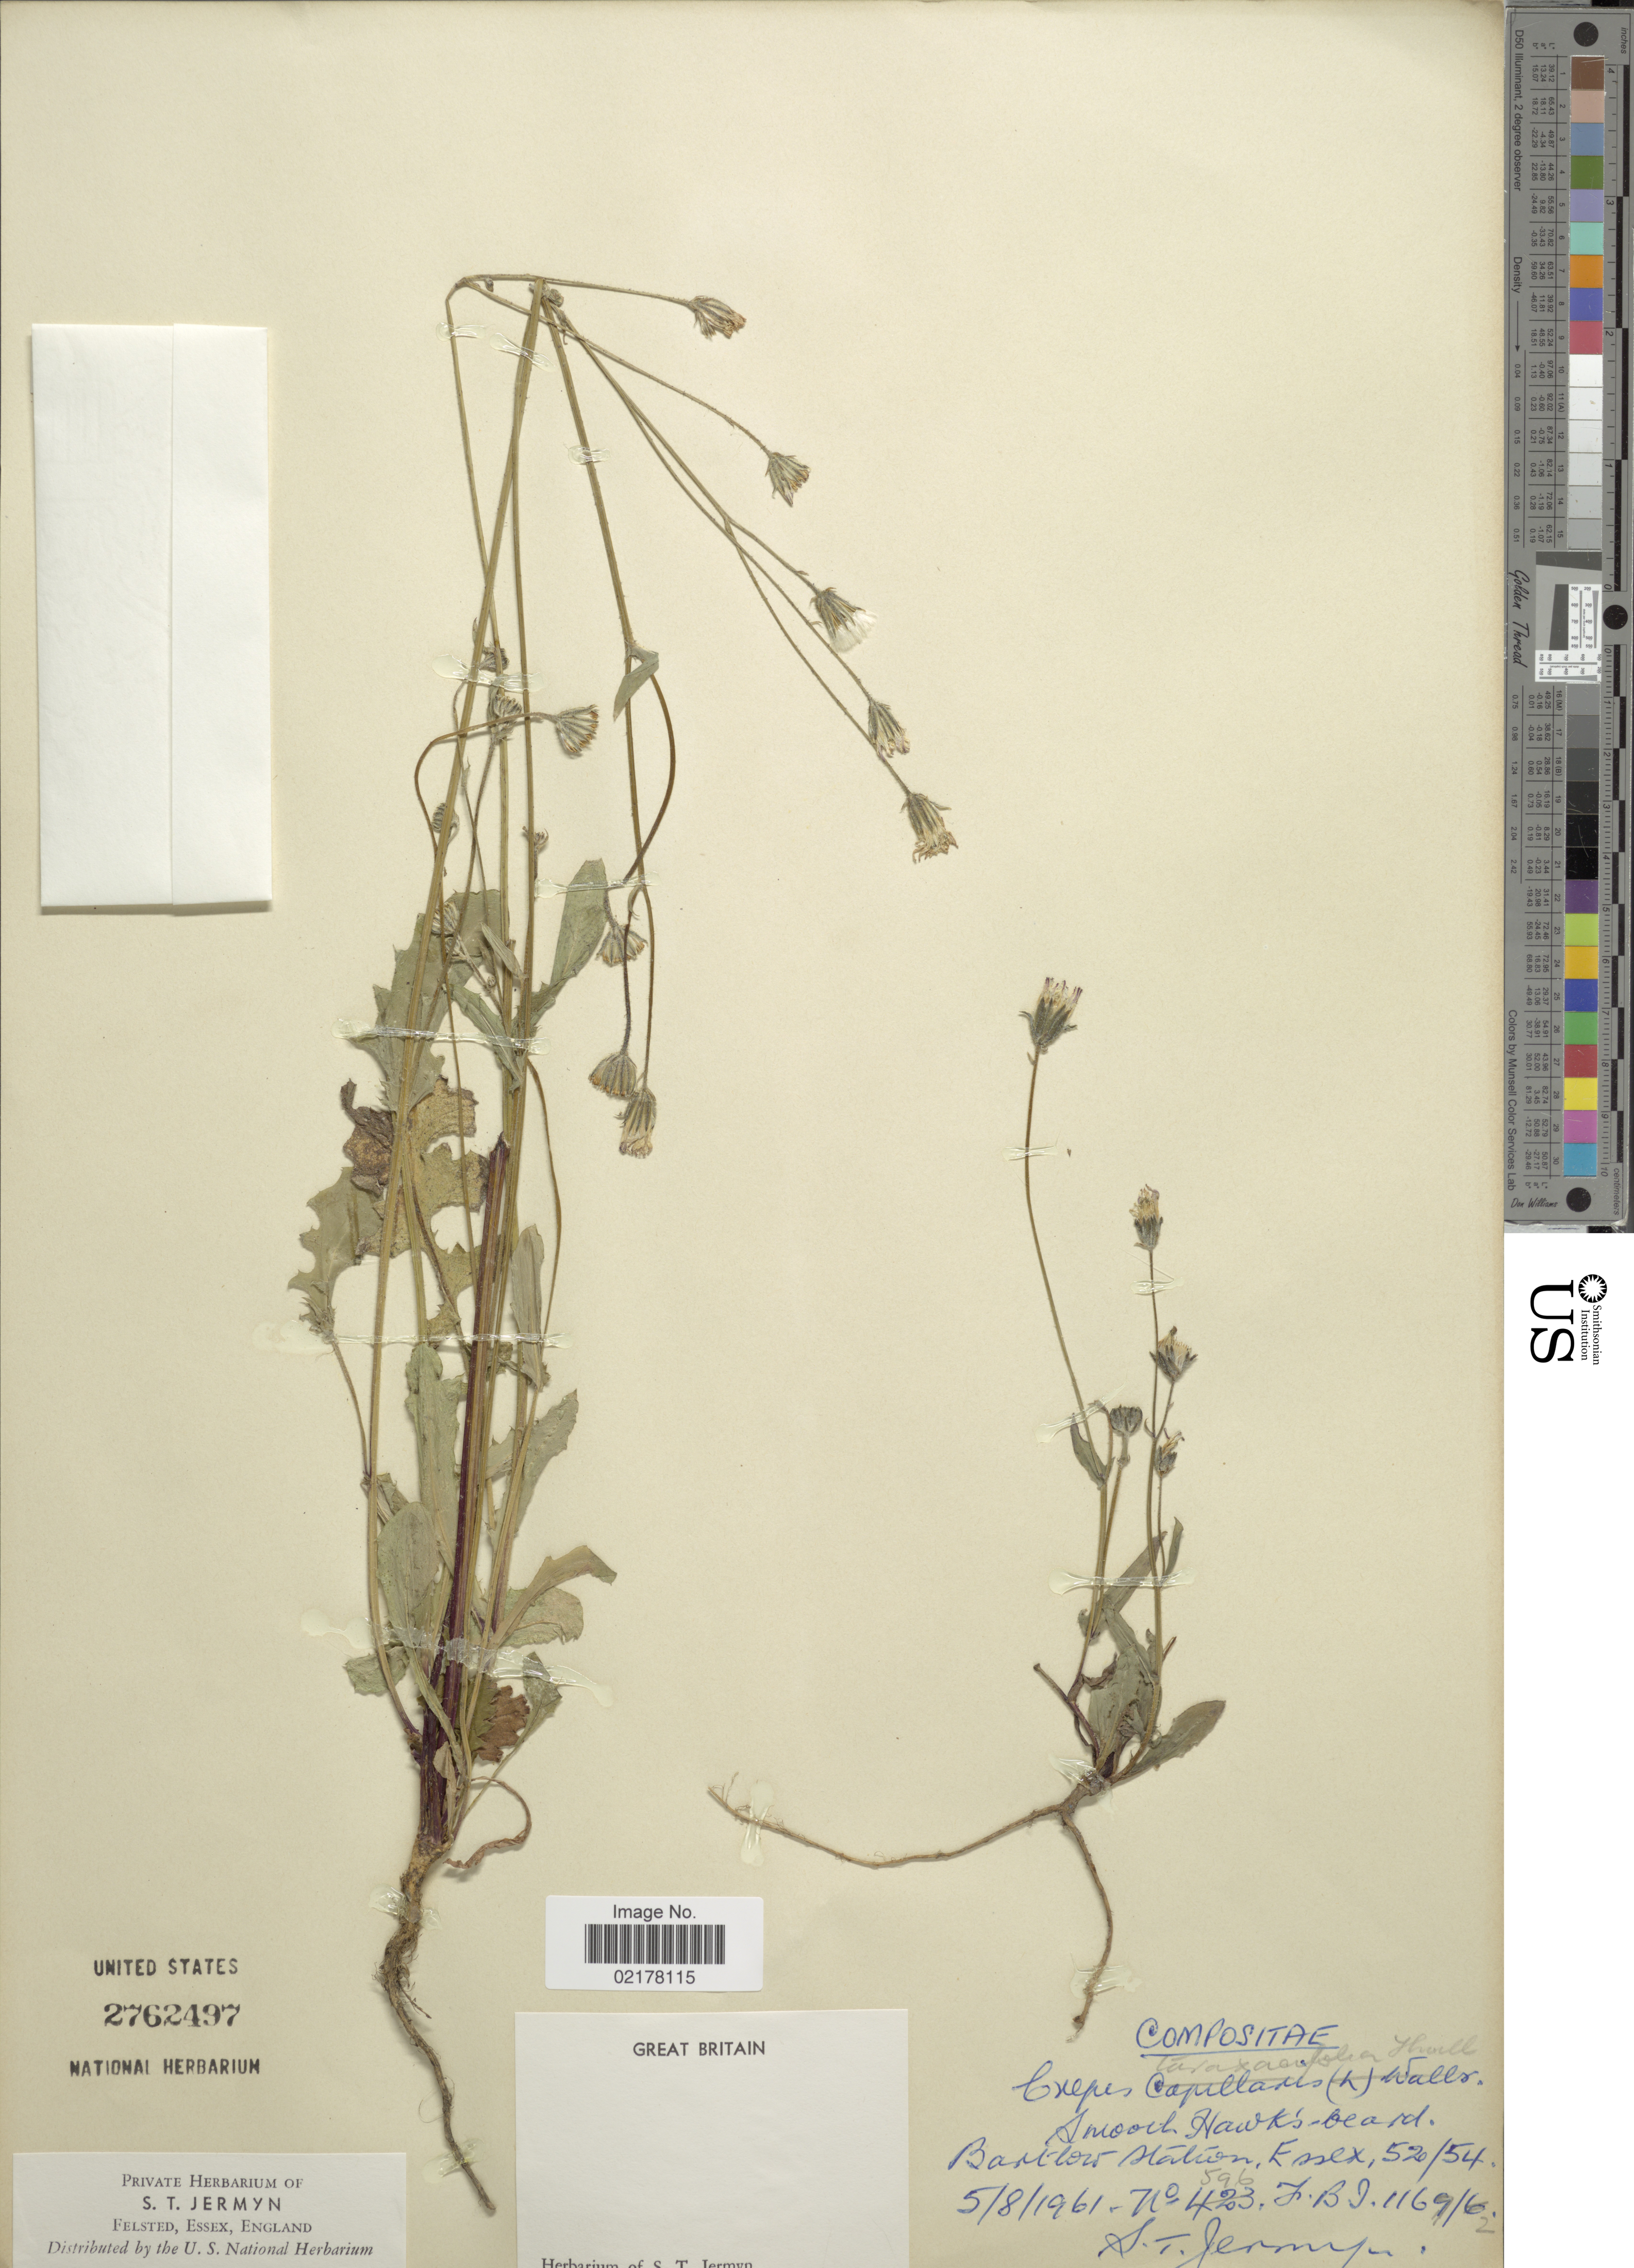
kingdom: Plantae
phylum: Tracheophyta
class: Magnoliopsida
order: Asterales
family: Asteraceae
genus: Crepis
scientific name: Crepis vesicaria subsp. taraxacifolia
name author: (Thuill.) Thell.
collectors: S. Jermyn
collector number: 596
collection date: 1961-08-05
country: United Kingdom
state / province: England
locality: Great Britain. Smooth Hawk's-beard. Bartlow Station, Essex, 52/54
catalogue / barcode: US 2762497